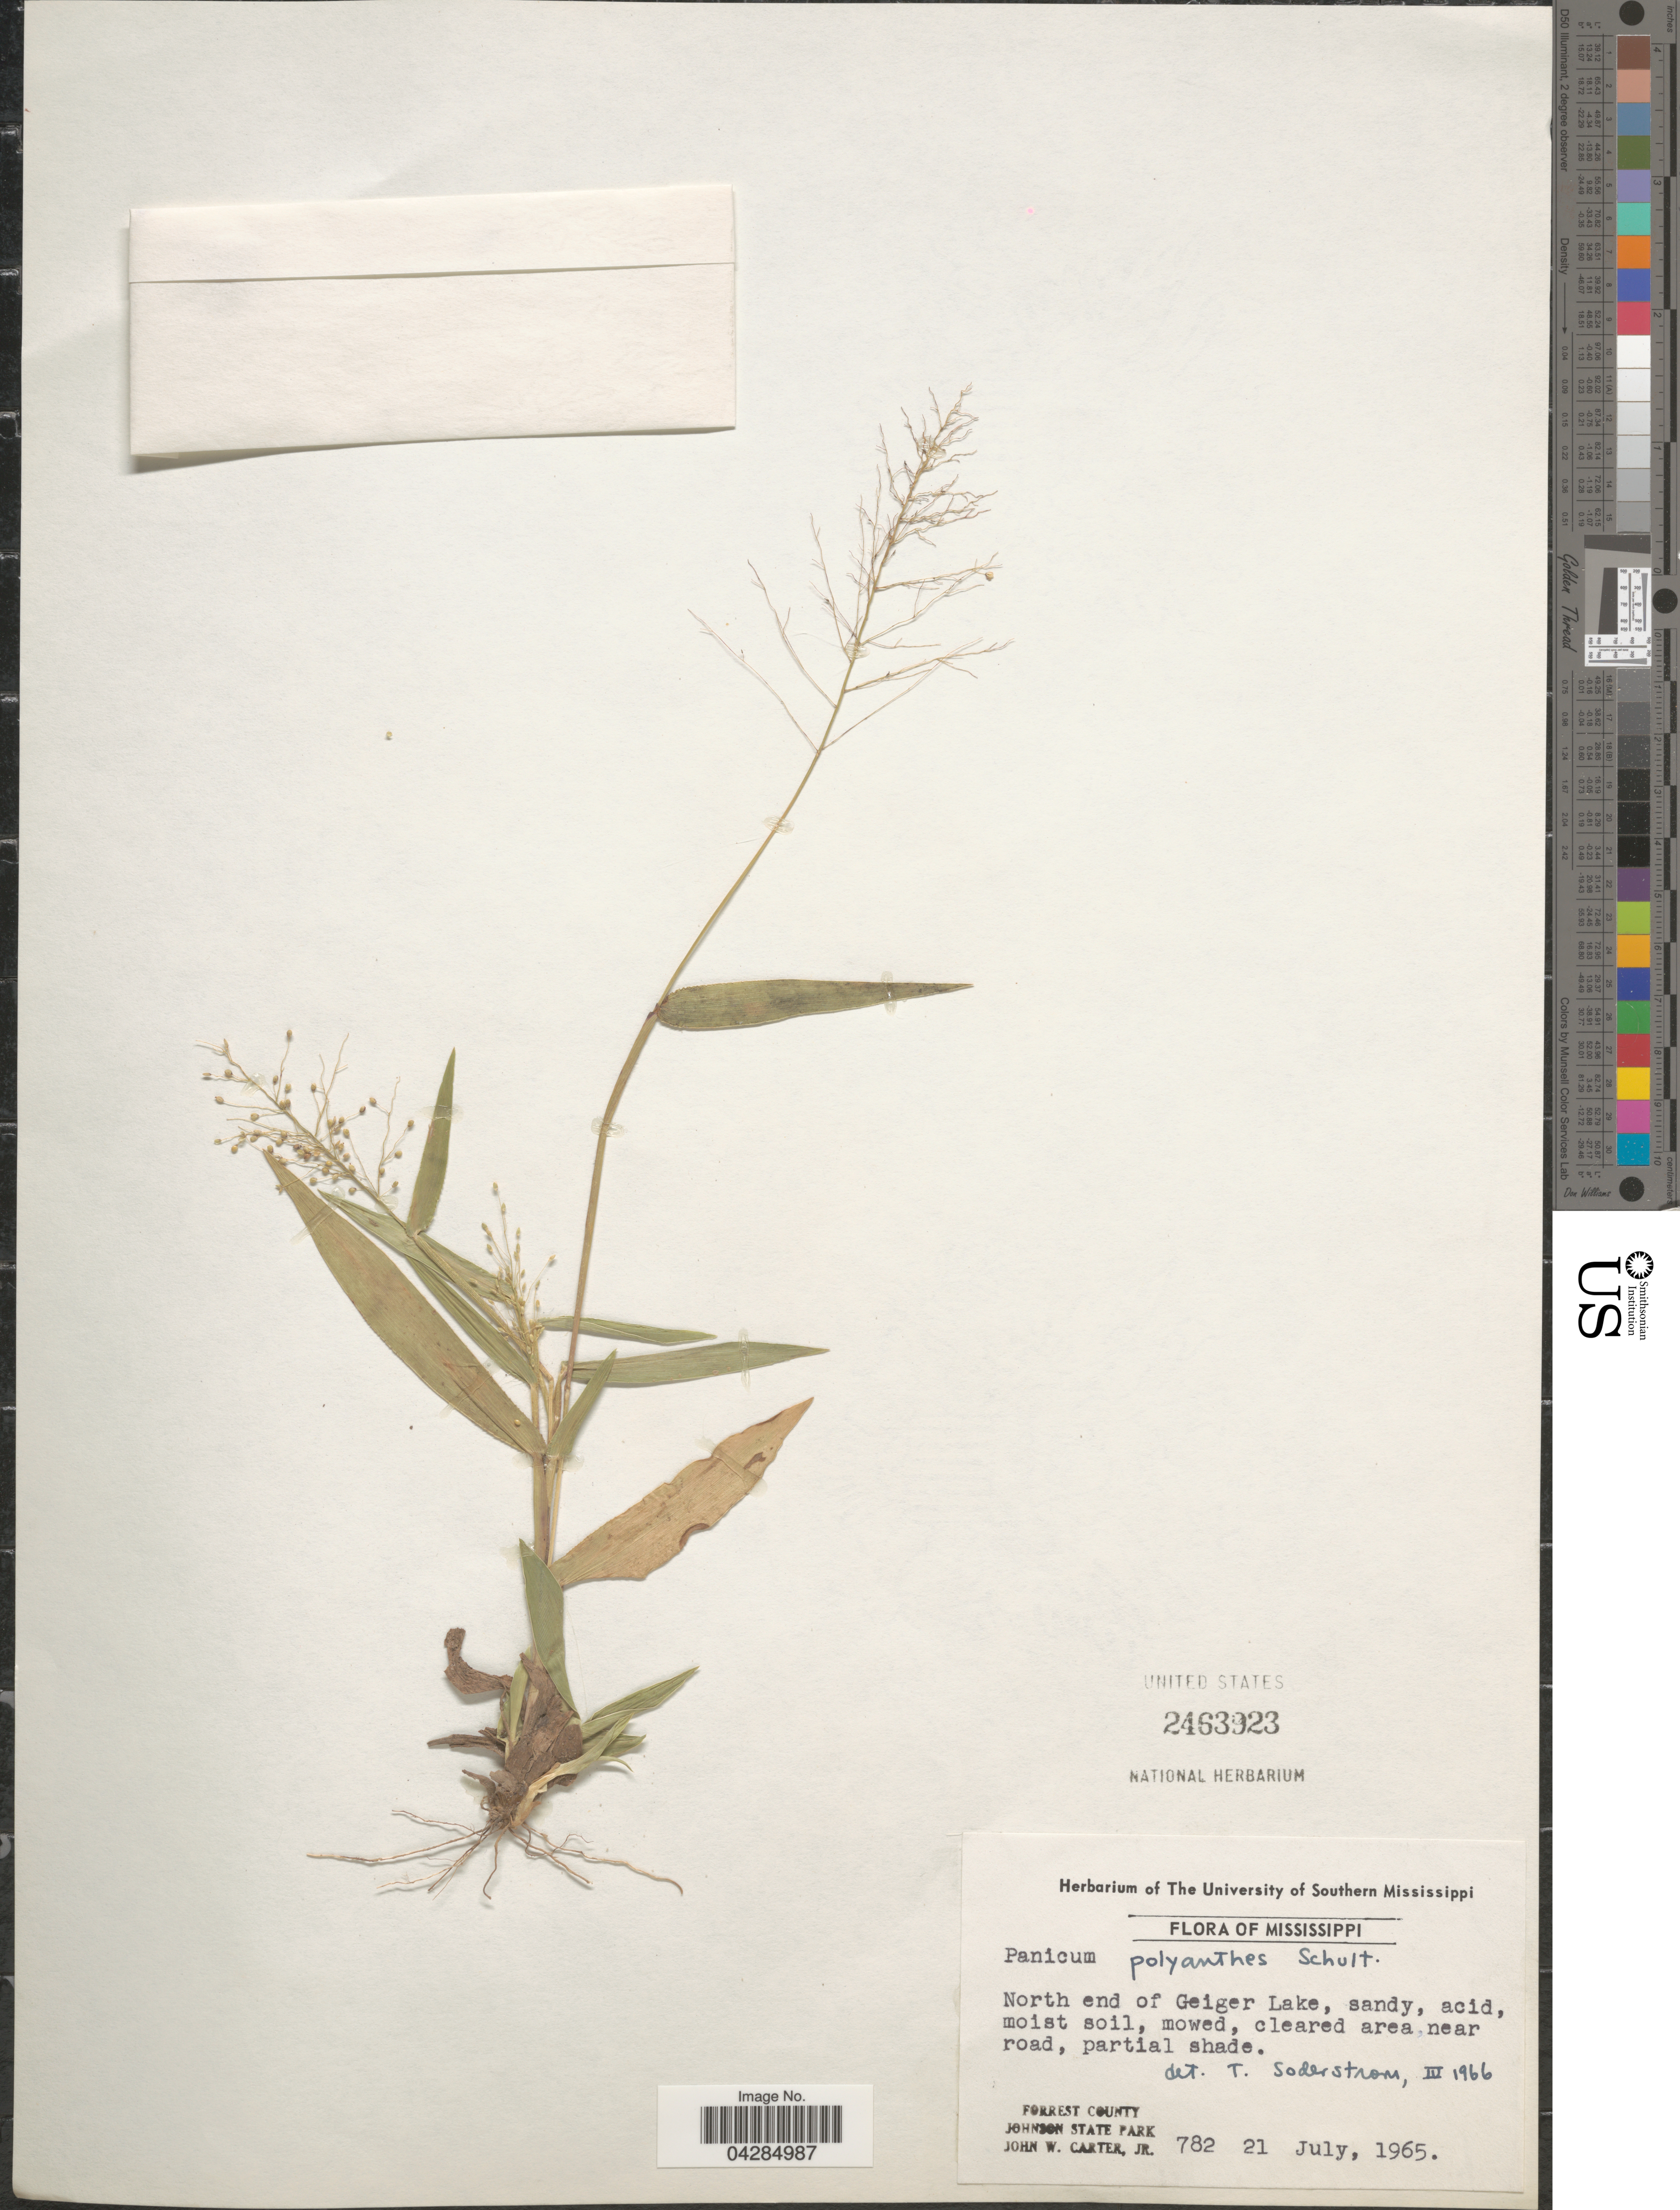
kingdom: Plantae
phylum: Tracheophyta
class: Liliopsida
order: Poales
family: Poaceae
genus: Dichanthelium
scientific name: Dichanthelium portoricense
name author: (Desv. ex Ham.) B.F. Hansen & Wunderlin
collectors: J. W. Carter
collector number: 782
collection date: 1965-07-21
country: United States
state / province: Mississippi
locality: North end of Geiger Lake. Cleared area near road. Forrest County. Johnson State Park.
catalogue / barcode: US 2463923